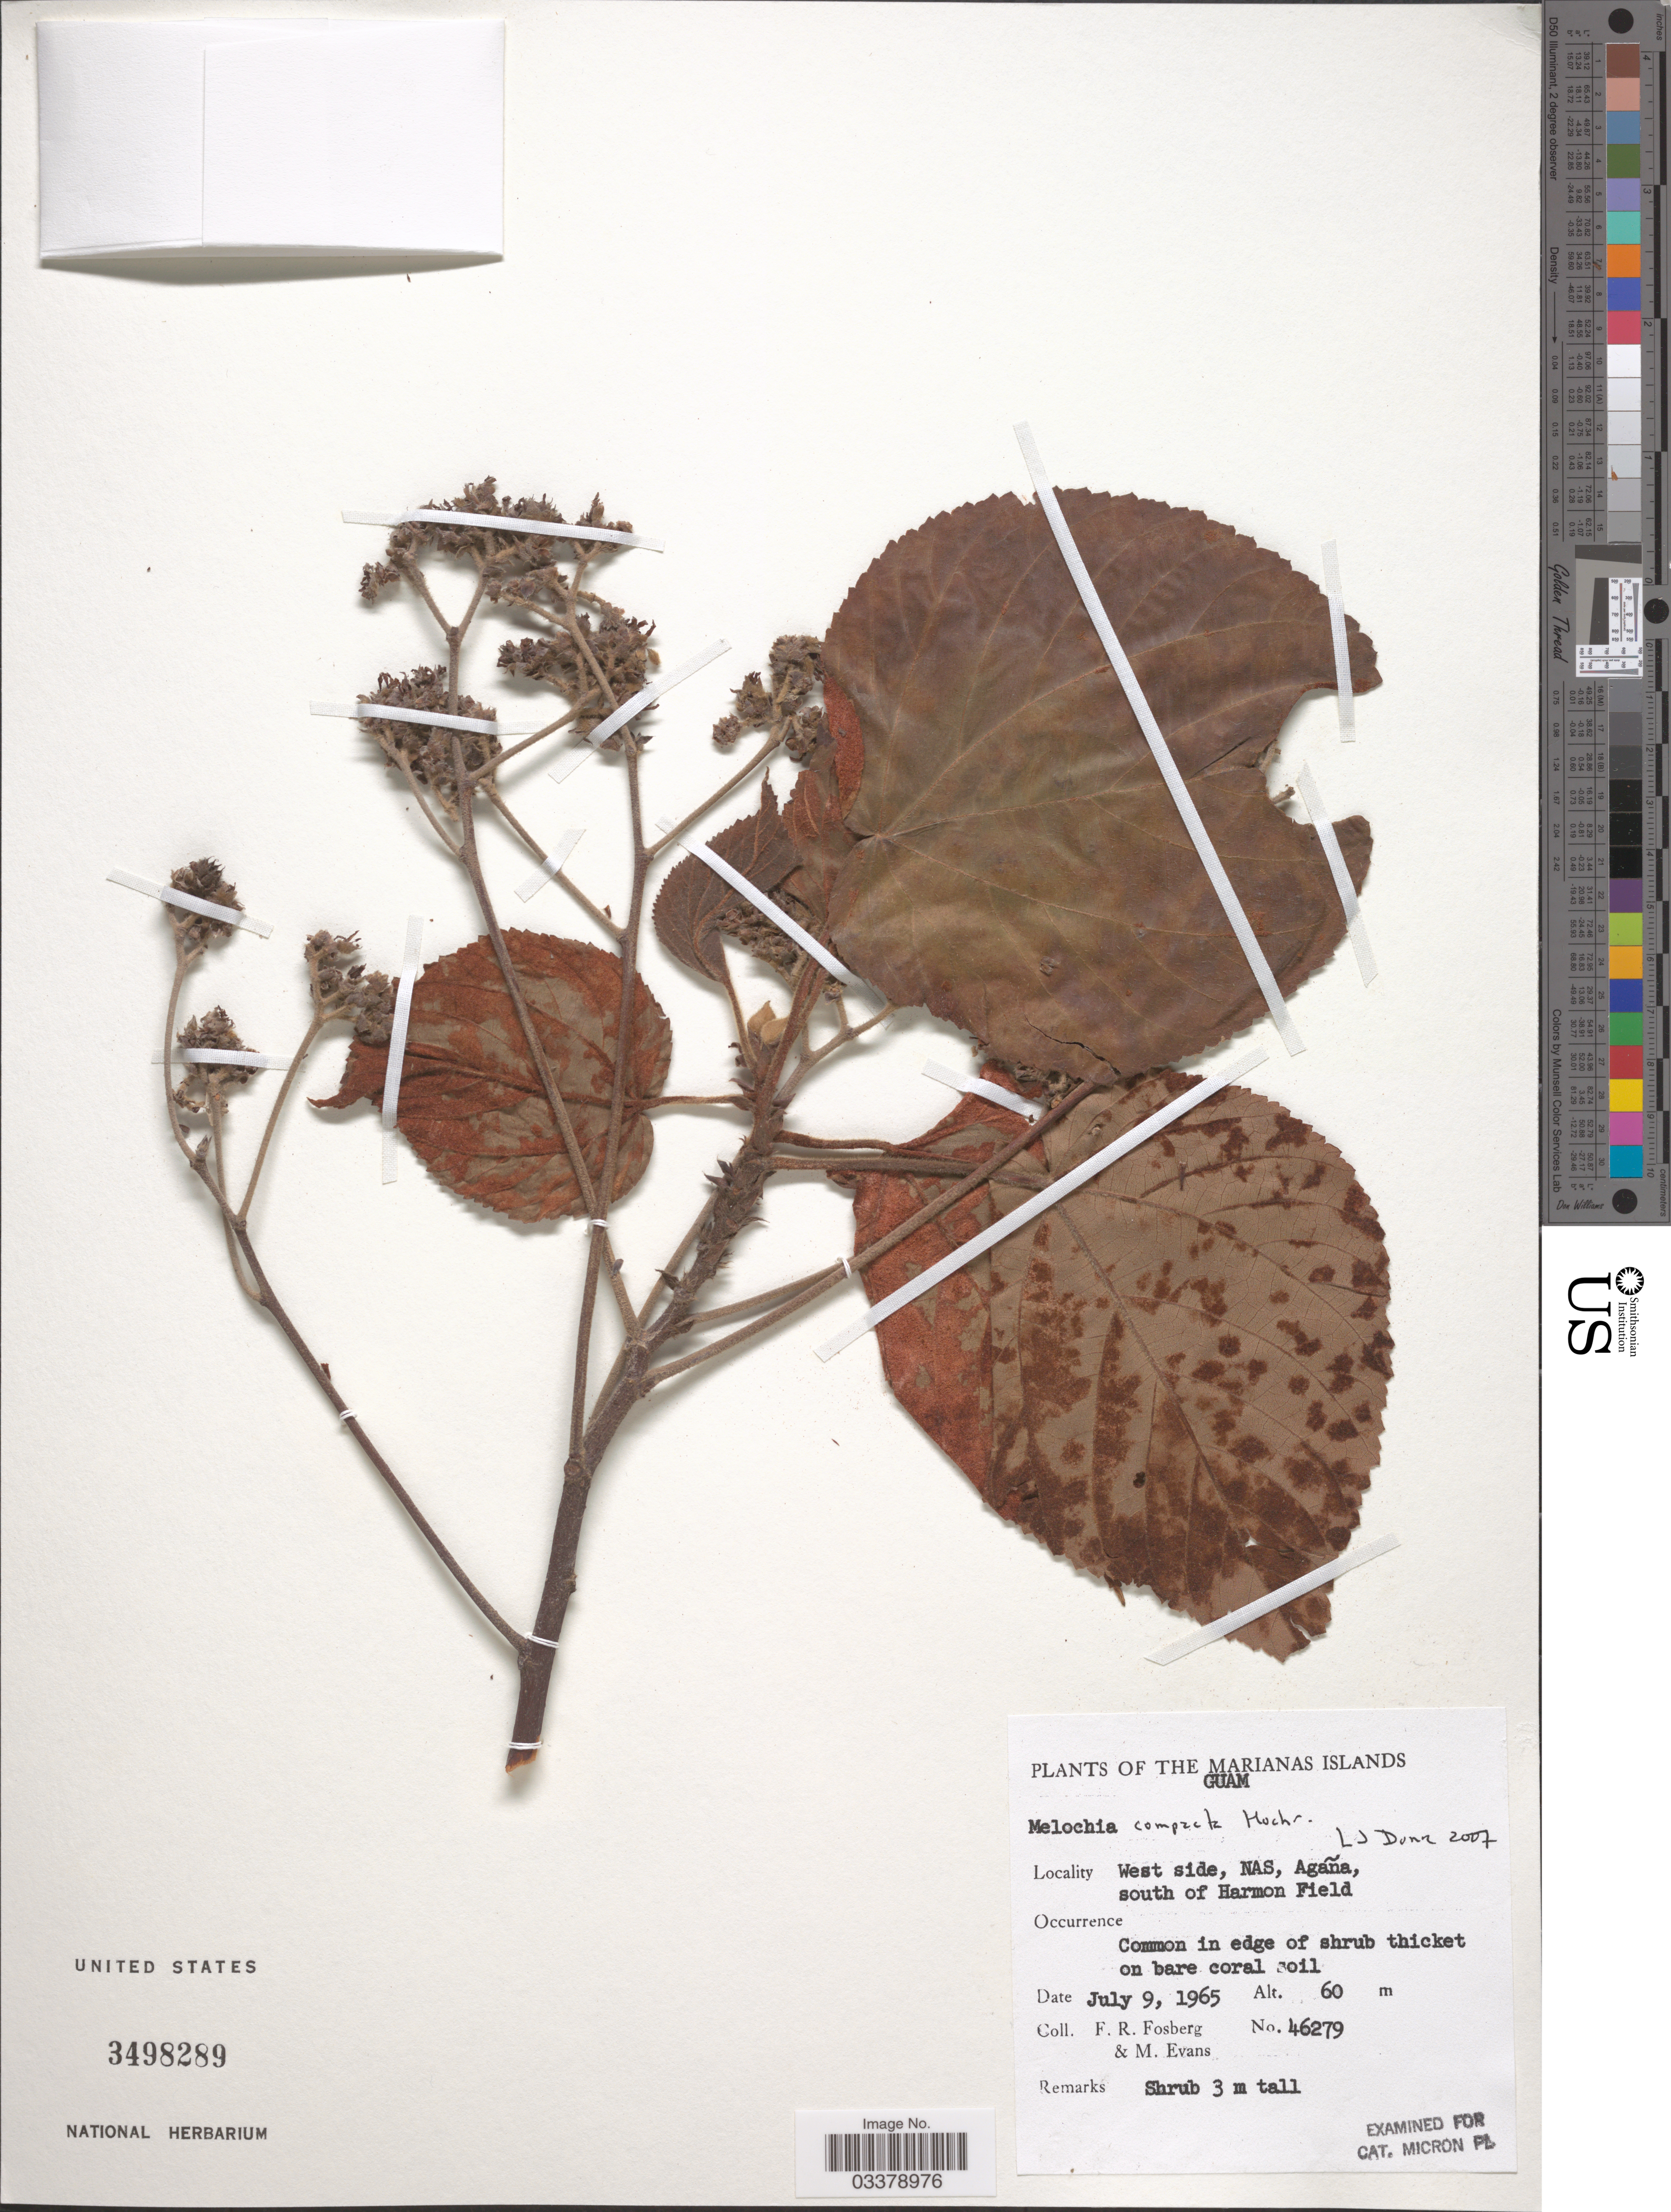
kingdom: Plantae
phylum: Tracheophyta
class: Magnoliopsida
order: Malvales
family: Malvaceae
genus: Melochia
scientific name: Melochia compacta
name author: Hochr.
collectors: F. R. Fosberg & M. Evans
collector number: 46279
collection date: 1965-07-09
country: Guam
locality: The Marianas Islands, West side, NAS, Agaña, south of Harmon Field.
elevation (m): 60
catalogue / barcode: US 3498289